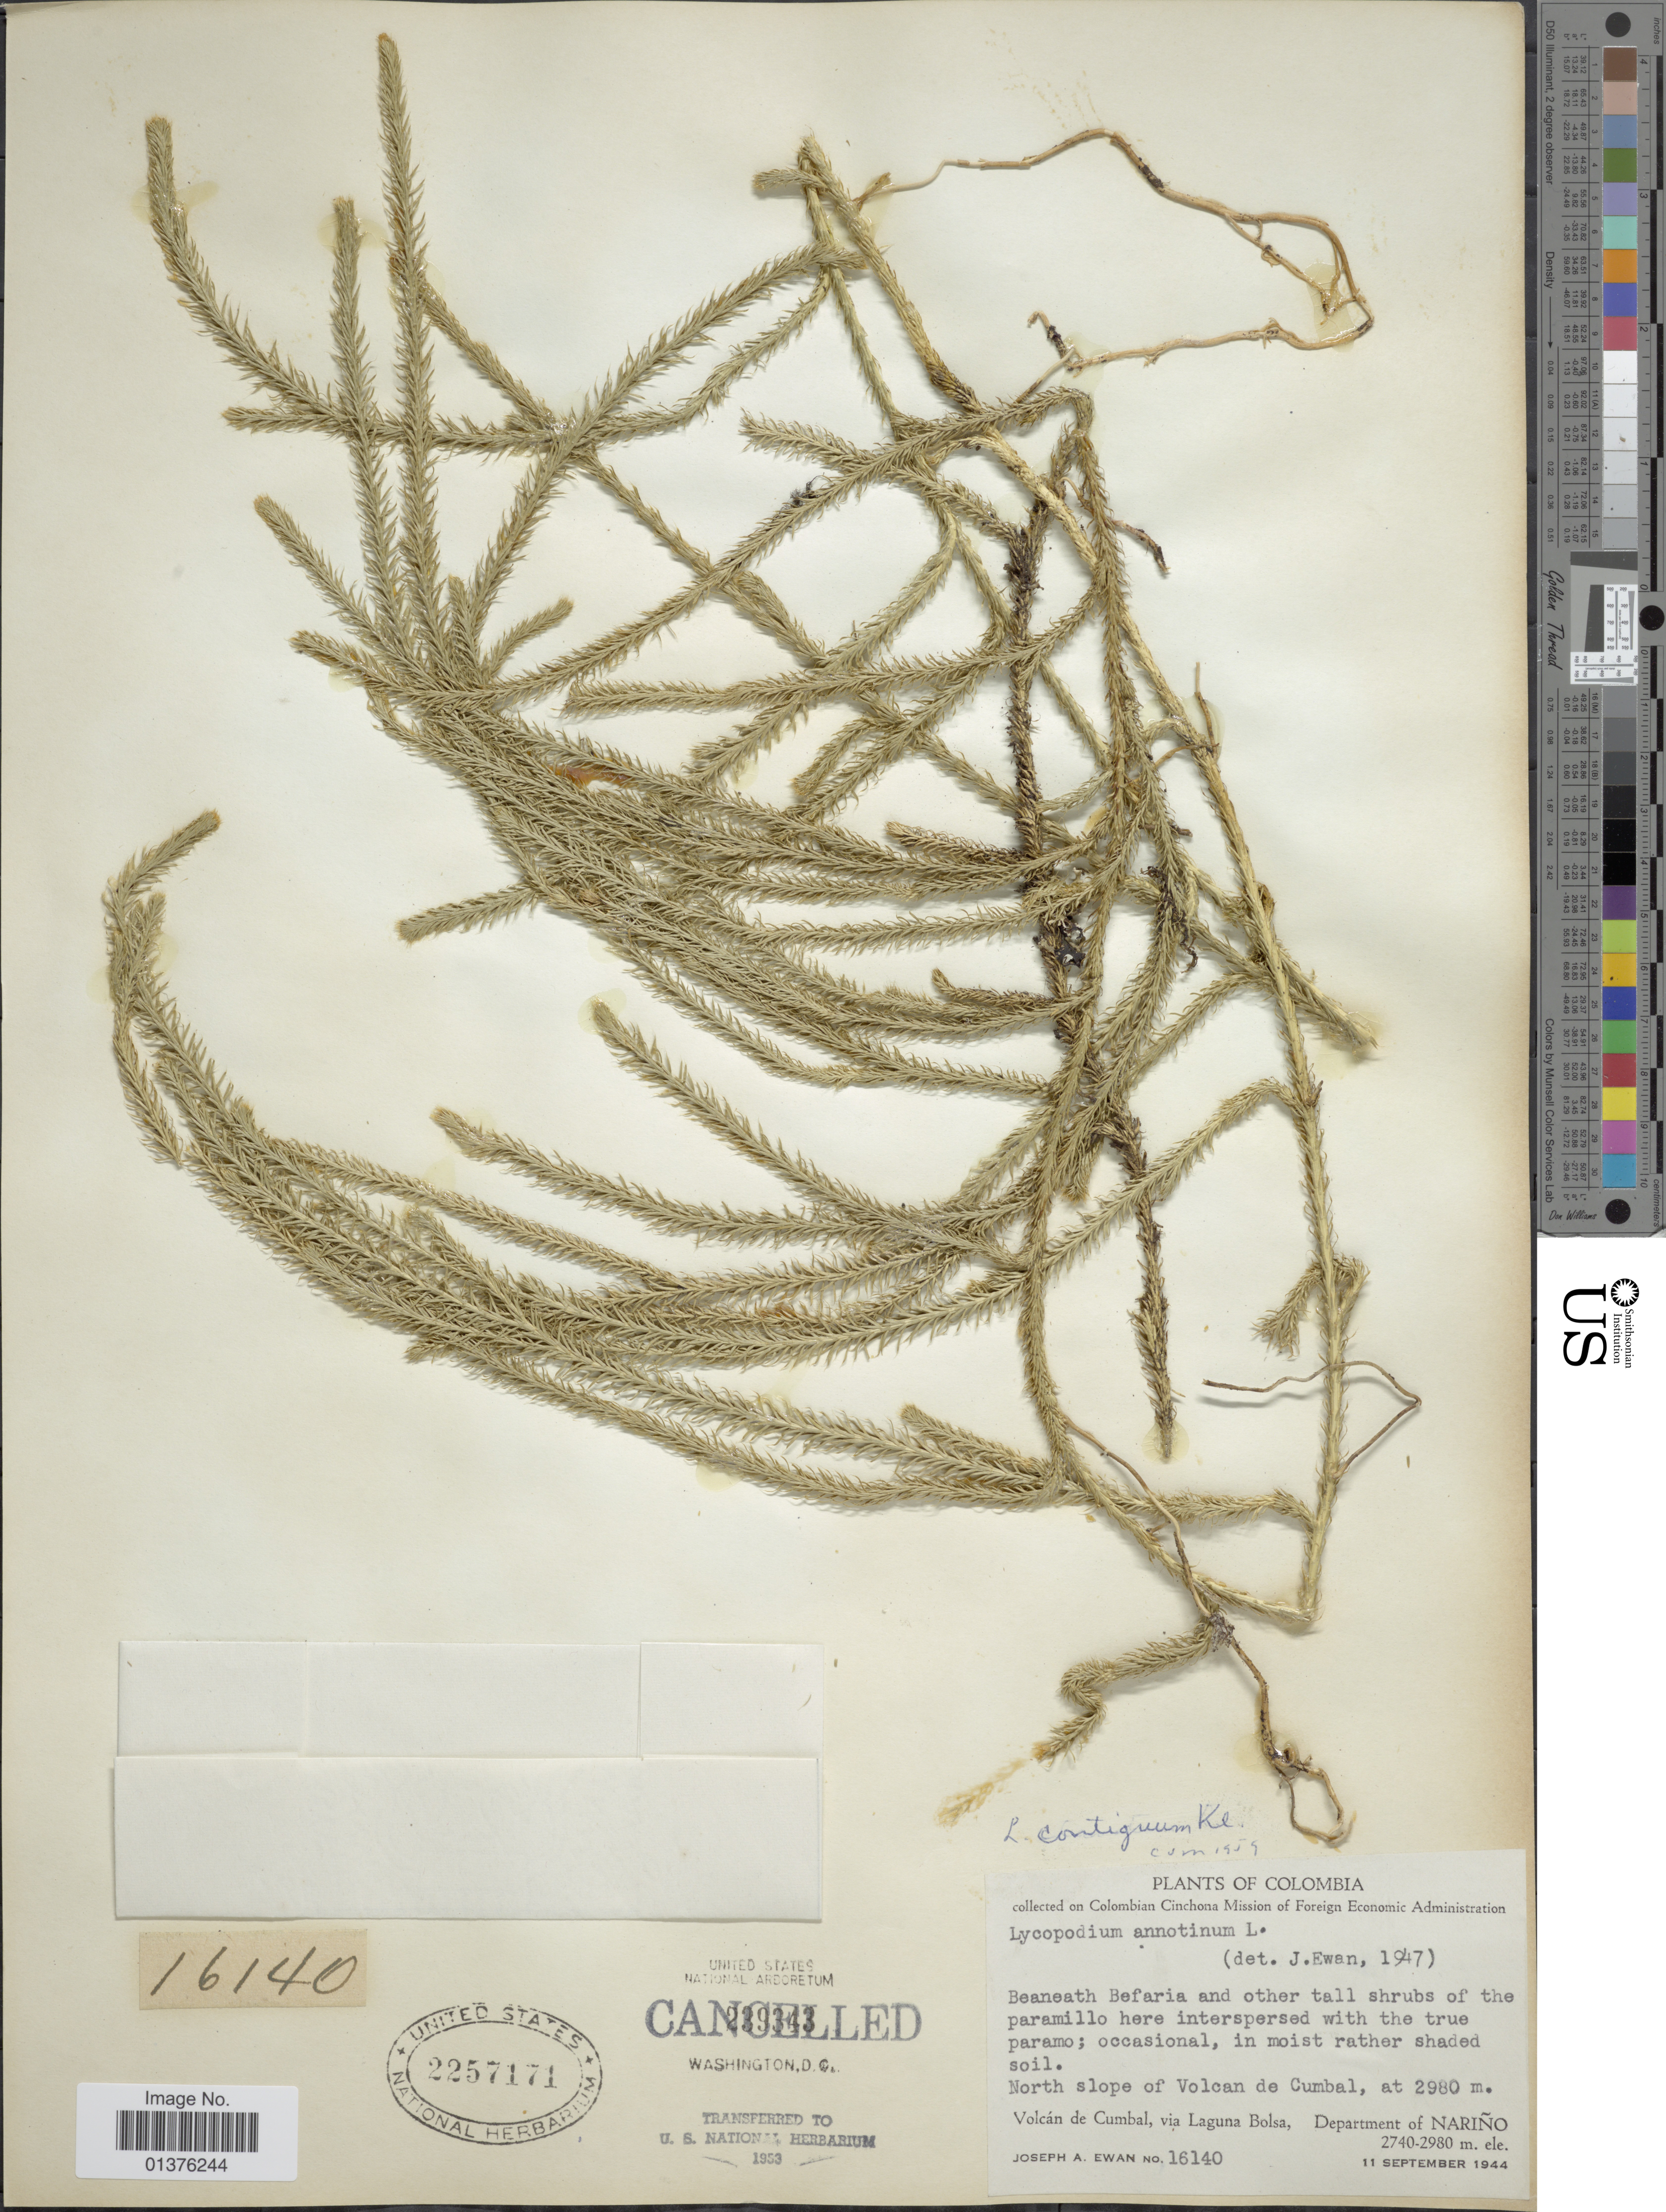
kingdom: Plantae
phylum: Tracheophyta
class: Lycopodiopsida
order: Lycopodiales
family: Lycopodiaceae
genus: Lycopodium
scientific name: Lycopodium clavatum subsp. contiguum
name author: (Klotzsch) B. Øllg.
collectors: J. A. Ewan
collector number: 16140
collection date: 1944-09-11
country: Colombia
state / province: Nariño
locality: North slope of volcan de Cumbal, Volcán de Cumbal via Laguna Bolsa, Department of Narino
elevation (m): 2740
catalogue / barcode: US 2257171